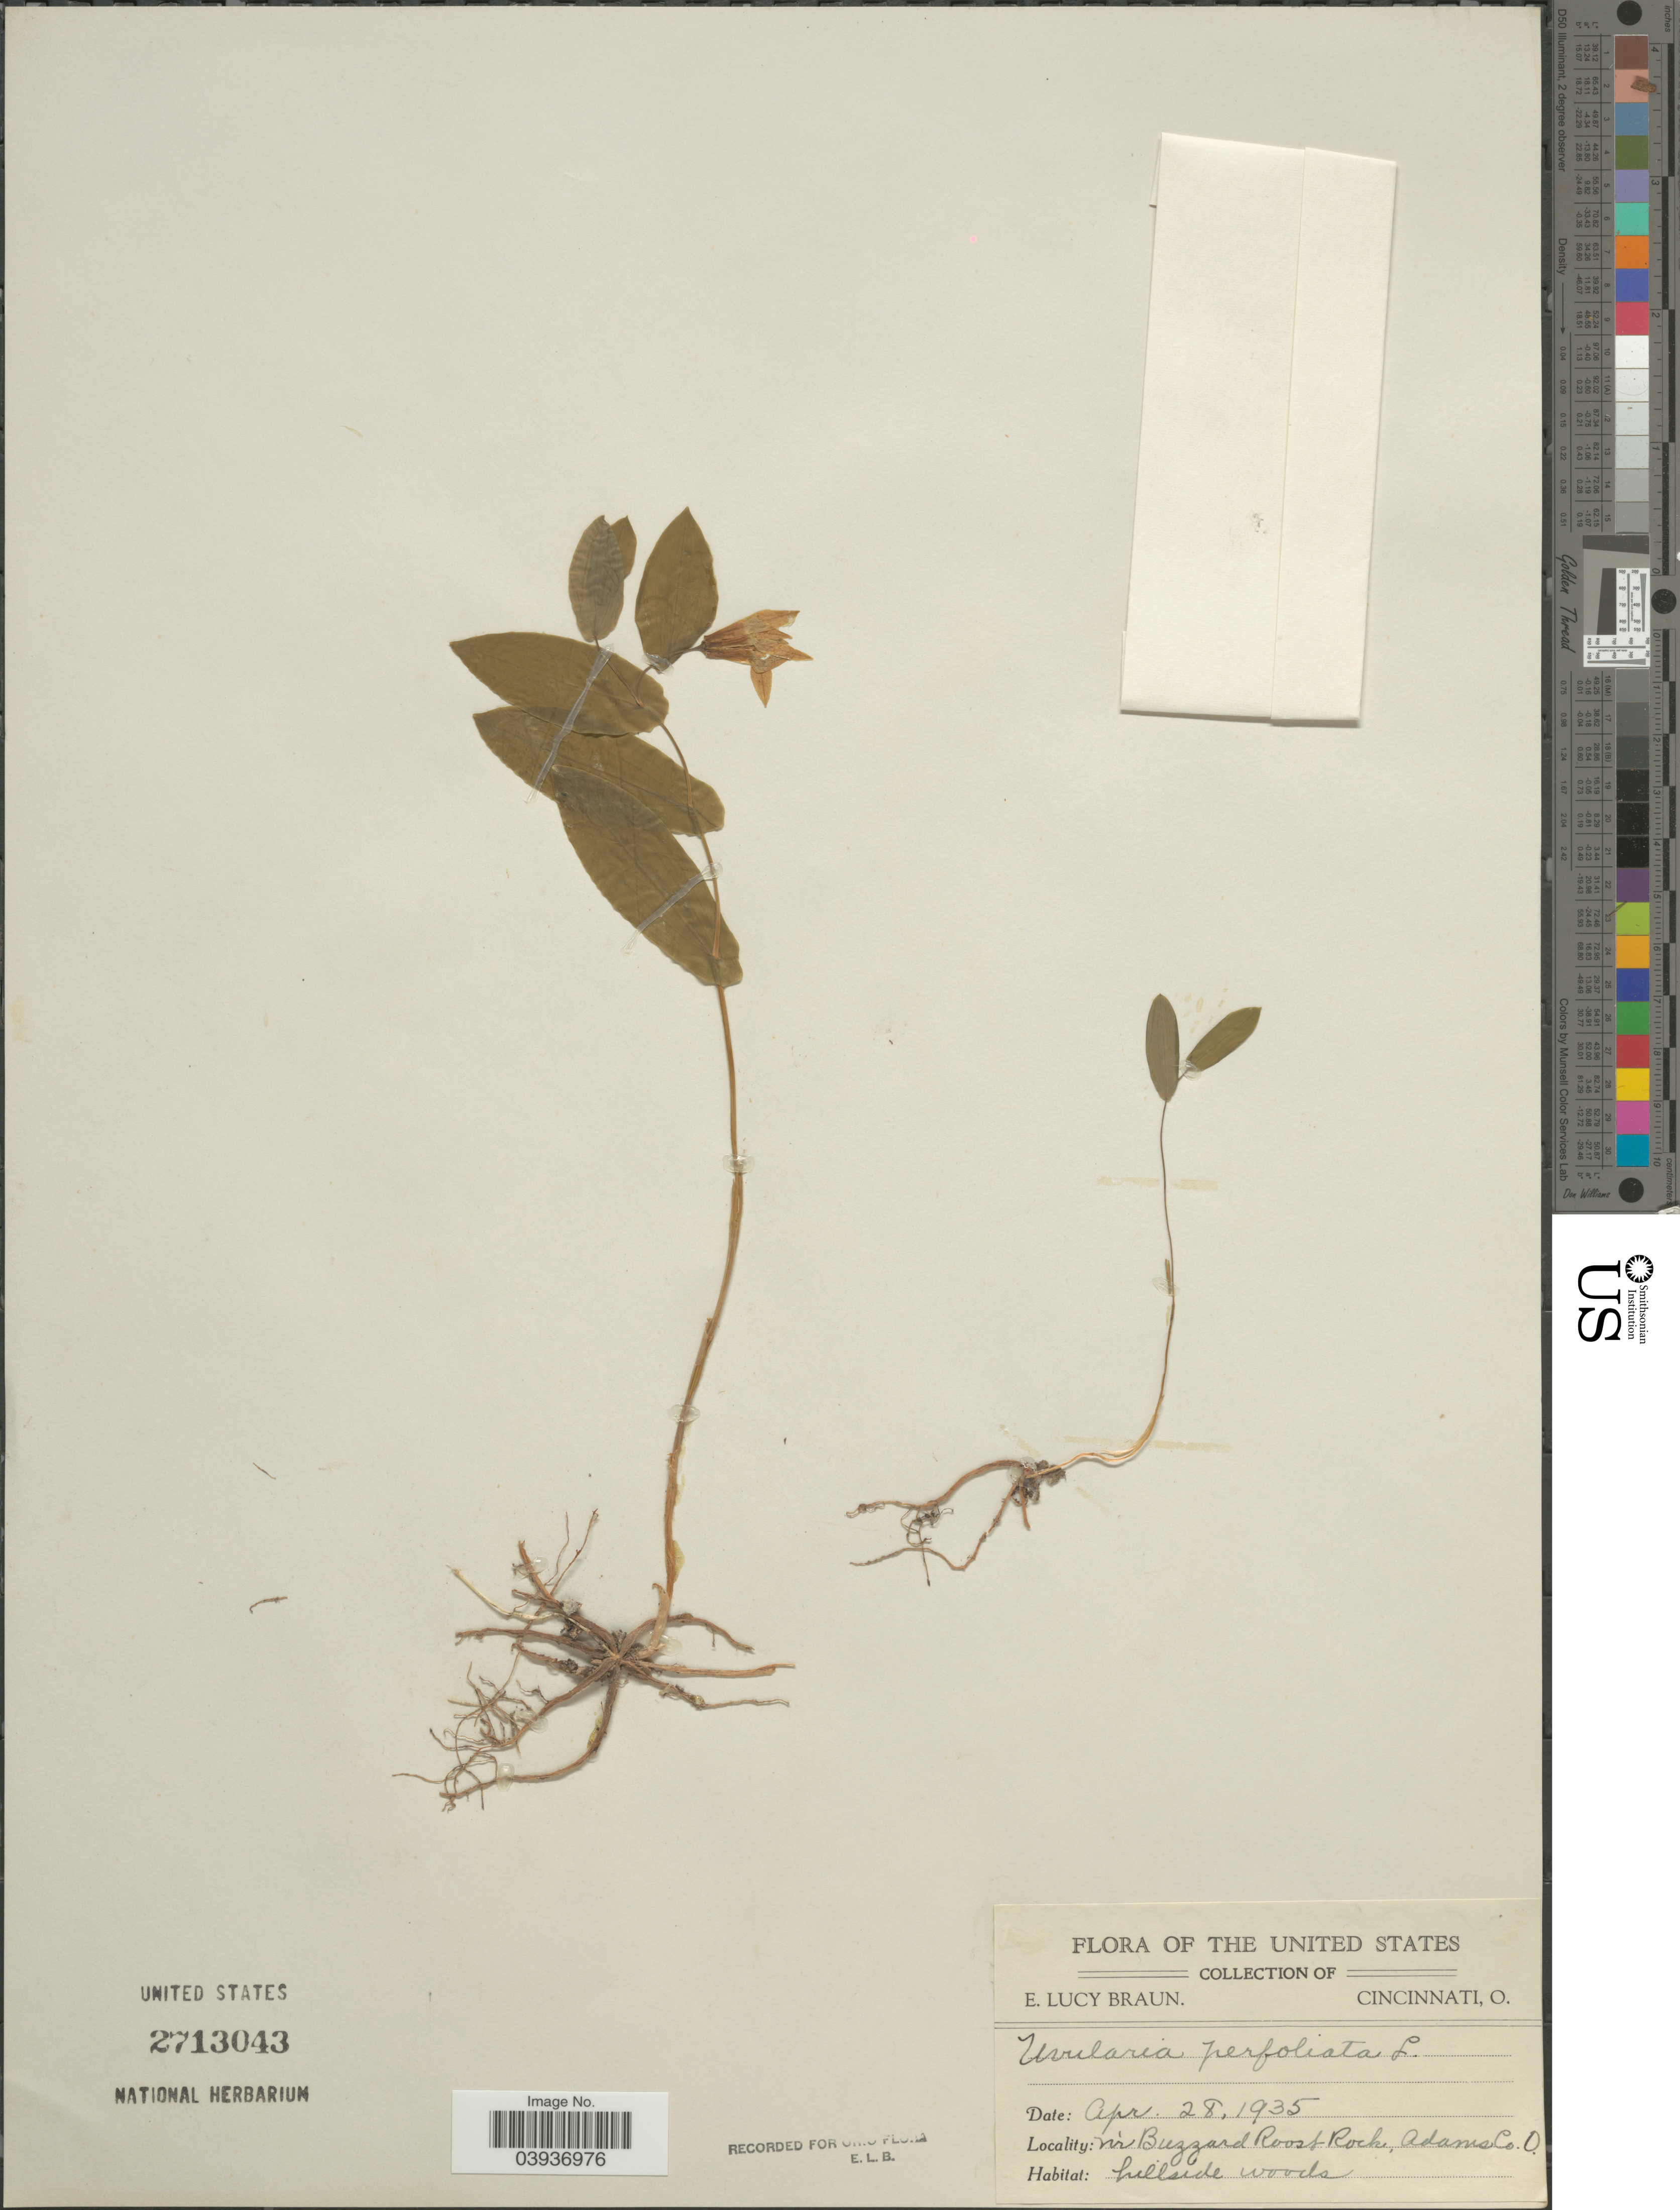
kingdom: Plantae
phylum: Tracheophyta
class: Liliopsida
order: Liliales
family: Colchicaceae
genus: Uvularia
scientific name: Uvularia perfoliata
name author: L.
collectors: E. L. Braun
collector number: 93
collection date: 1935-04-28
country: United States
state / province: Ohio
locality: N'r Buzzard Roast Rock, Adams Co.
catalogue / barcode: US 2713043